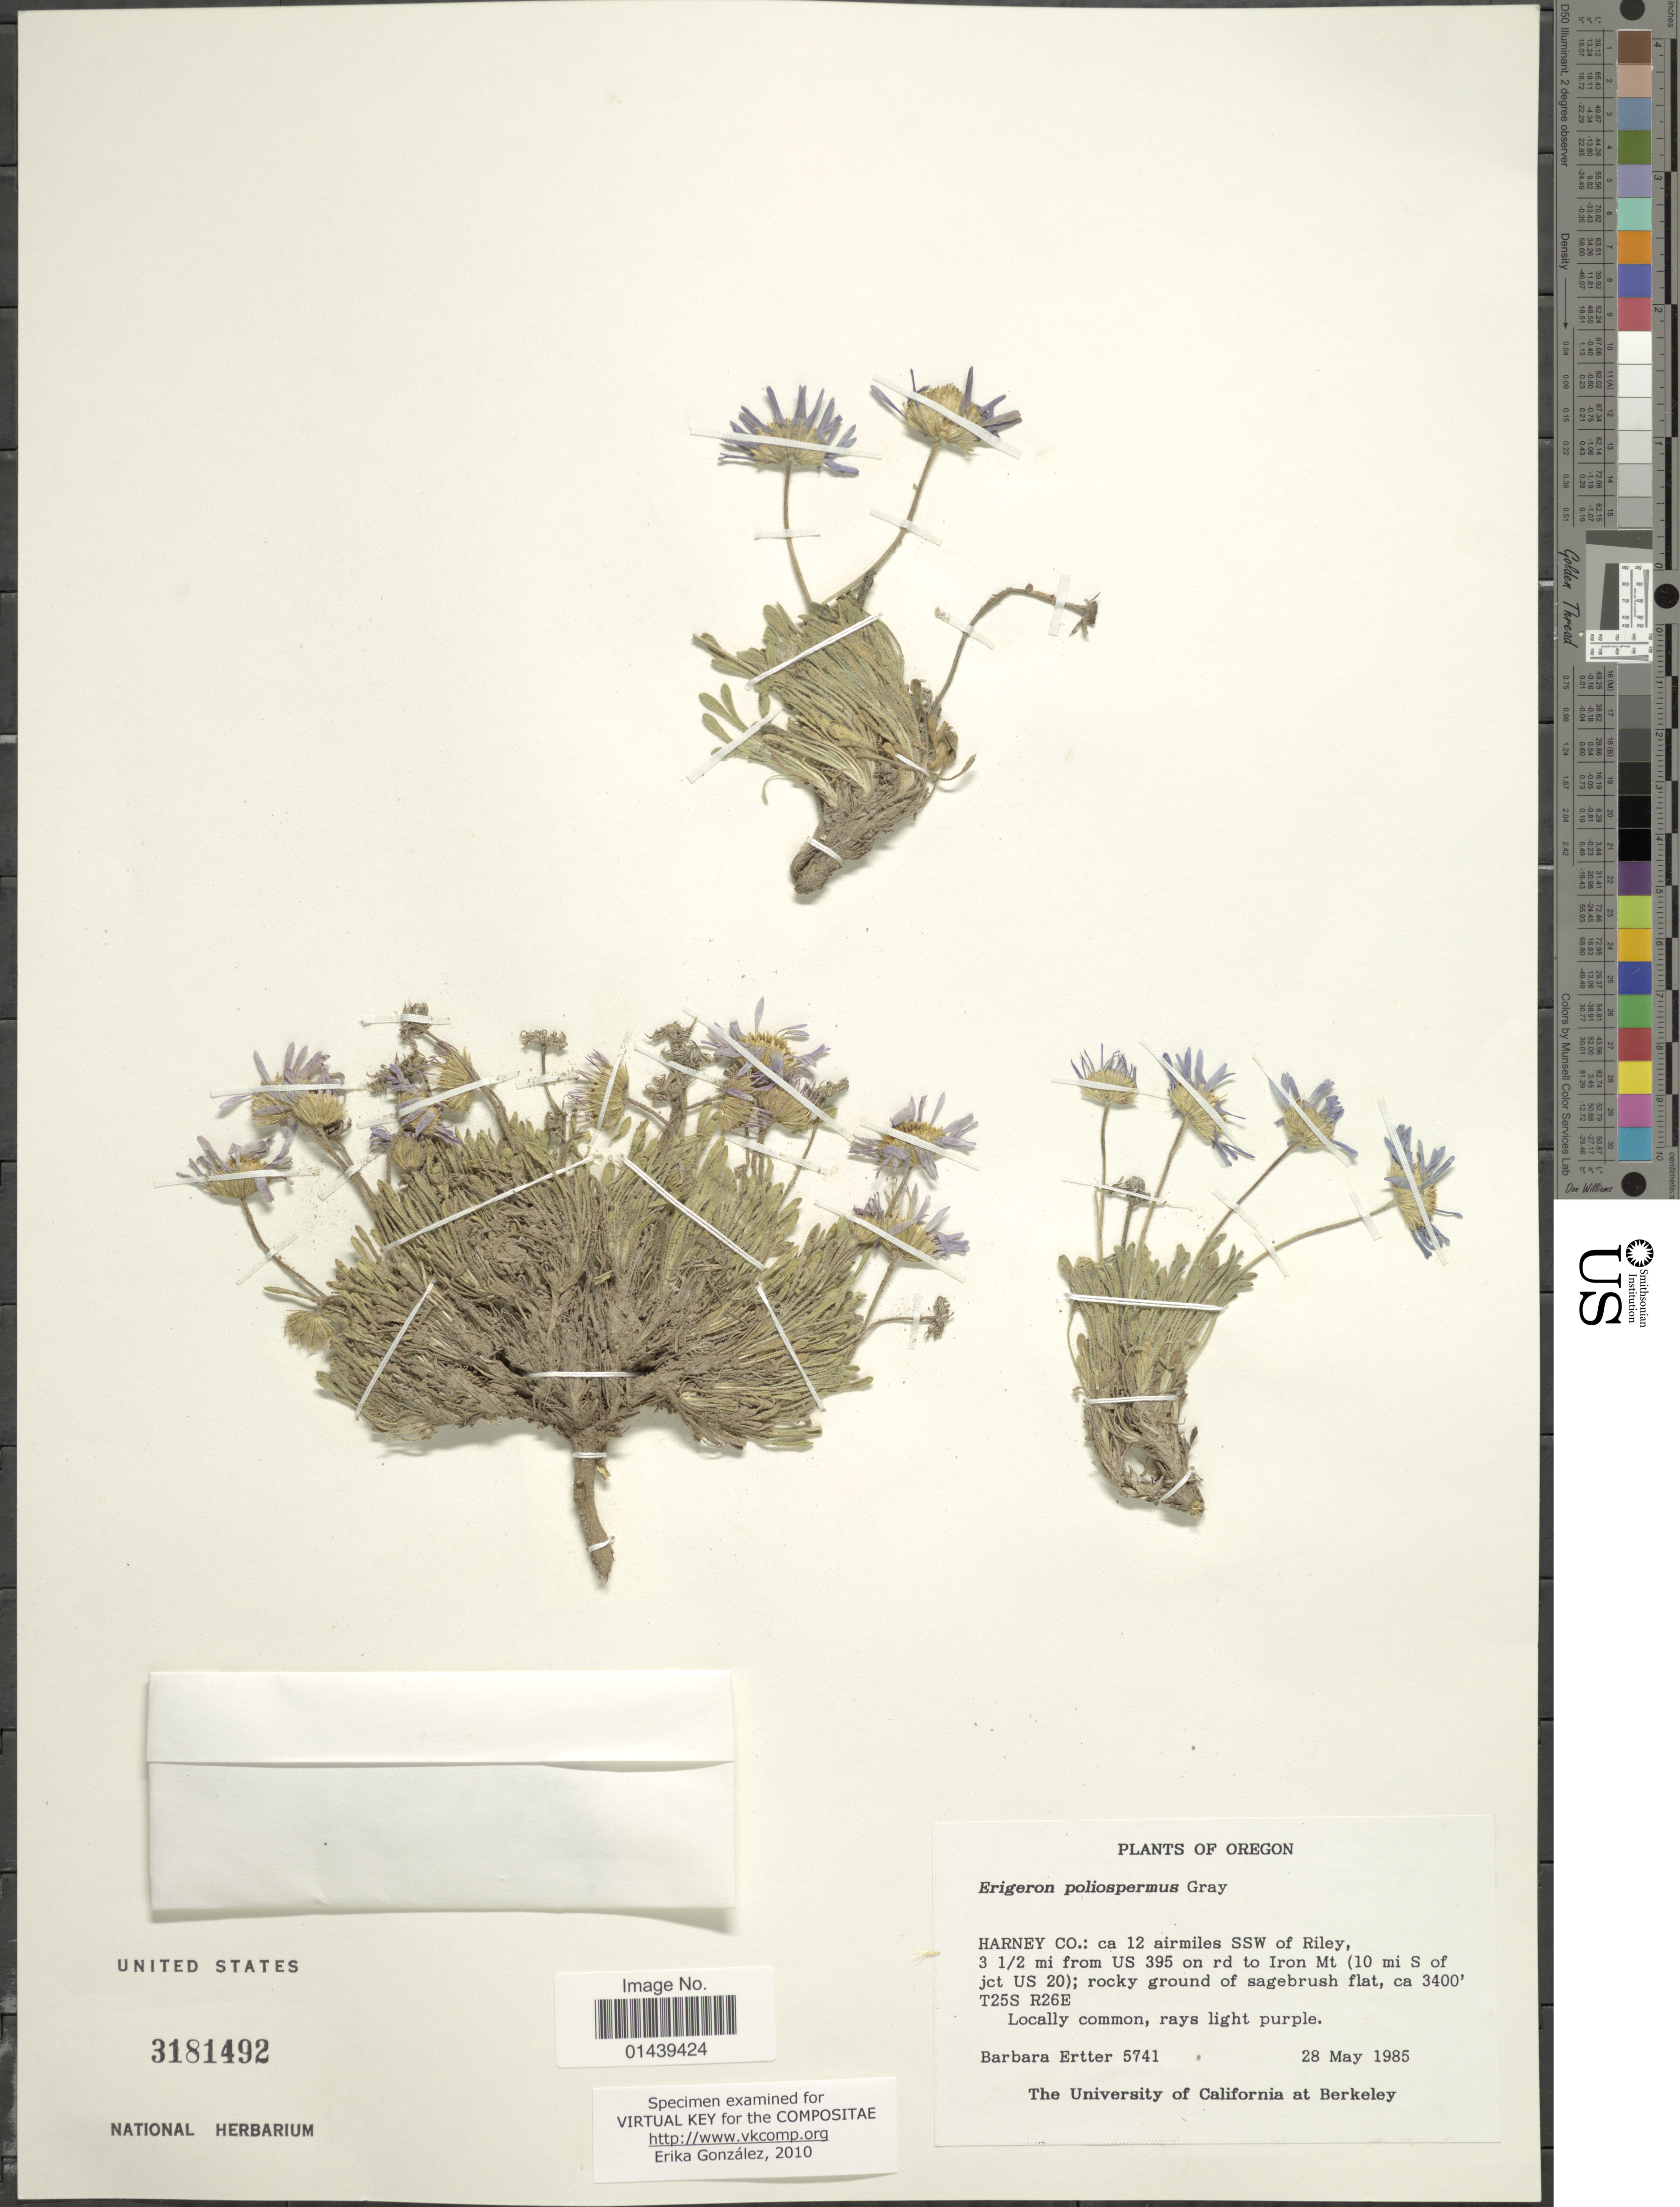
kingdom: Plantae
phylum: Tracheophyta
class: Magnoliopsida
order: Asterales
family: Asteraceae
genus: Erigeron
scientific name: Erigeron poliospermus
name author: A. Gray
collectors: B. Ertter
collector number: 5741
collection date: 1985-05-28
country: United States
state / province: Oregon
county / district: Harney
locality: Harney Co.: ca 12 airmiles SSW of Riley, 3 1/2 mi from US 395 on rd to Iron Mt (10 mi S of jct US 20); T25S R26E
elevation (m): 1036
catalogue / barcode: US 3181492